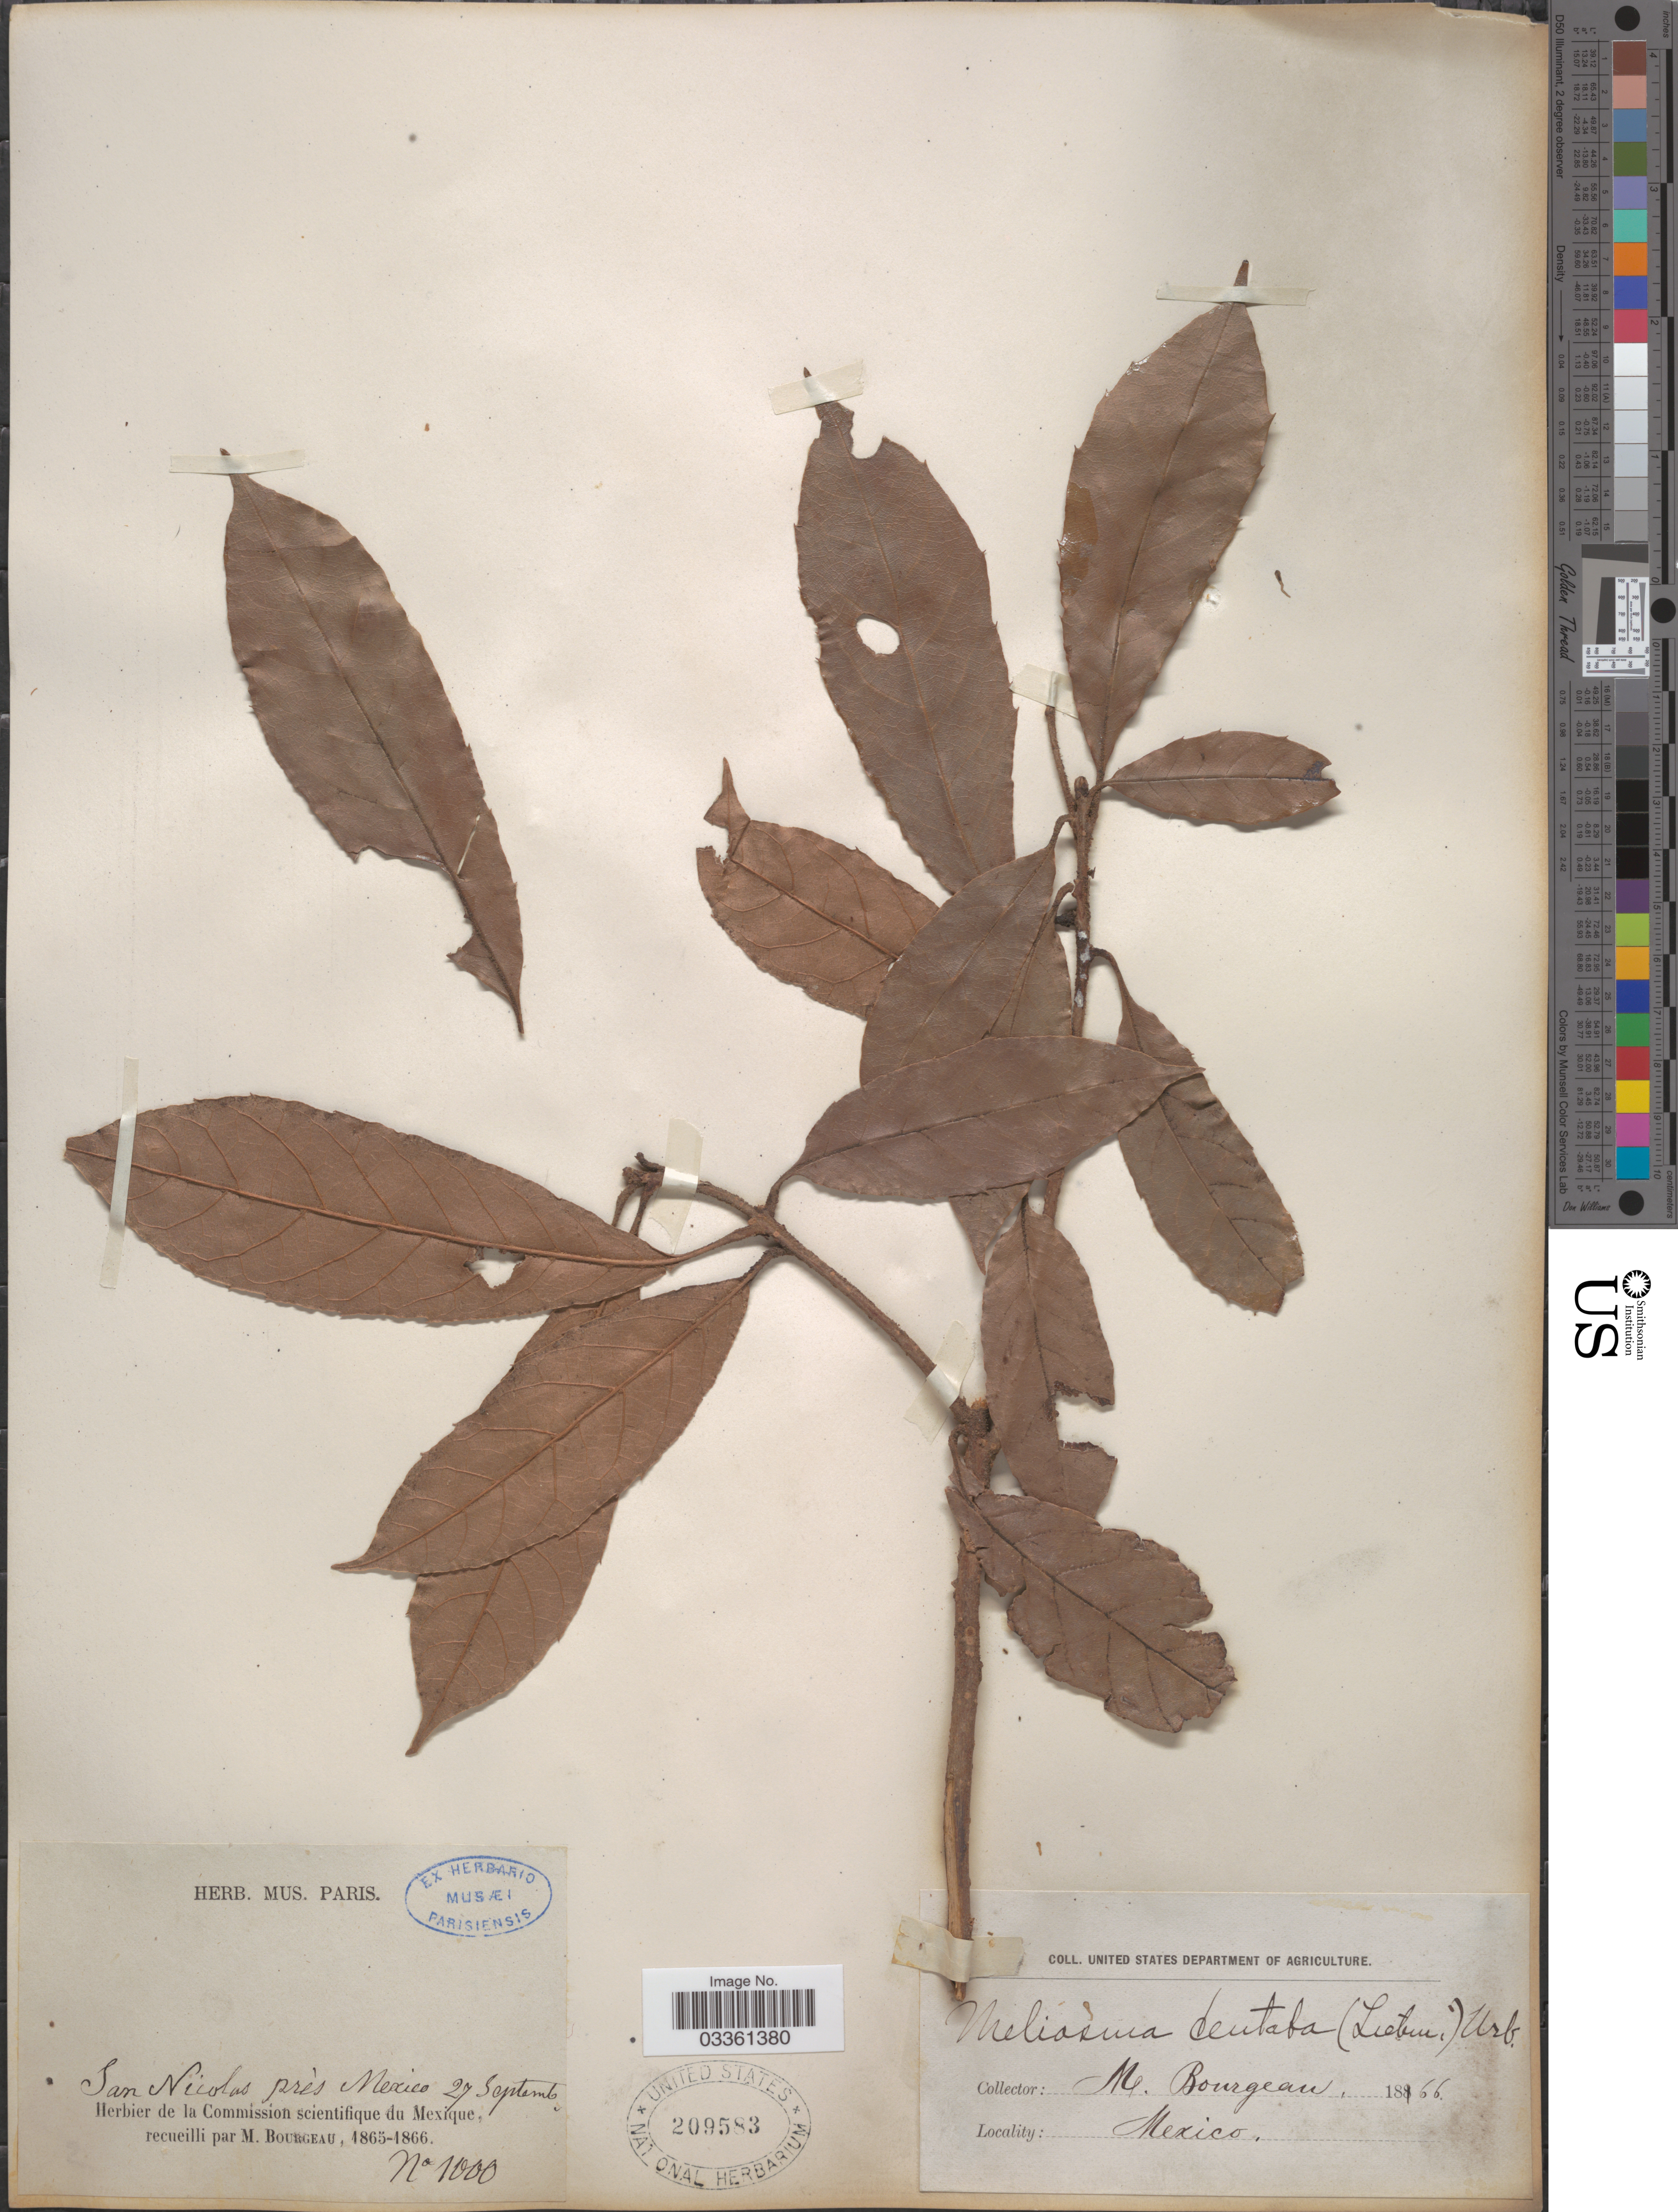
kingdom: Plantae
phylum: Tracheophyta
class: Magnoliopsida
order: Proteales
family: Sabiaceae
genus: Meliosma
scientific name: Meliosma dentata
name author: (Liebm.) Urb.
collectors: M. Bourgeau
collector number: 1000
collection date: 1866-09-27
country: Mexico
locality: San Nicolas près Mexico.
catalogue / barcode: US 209583